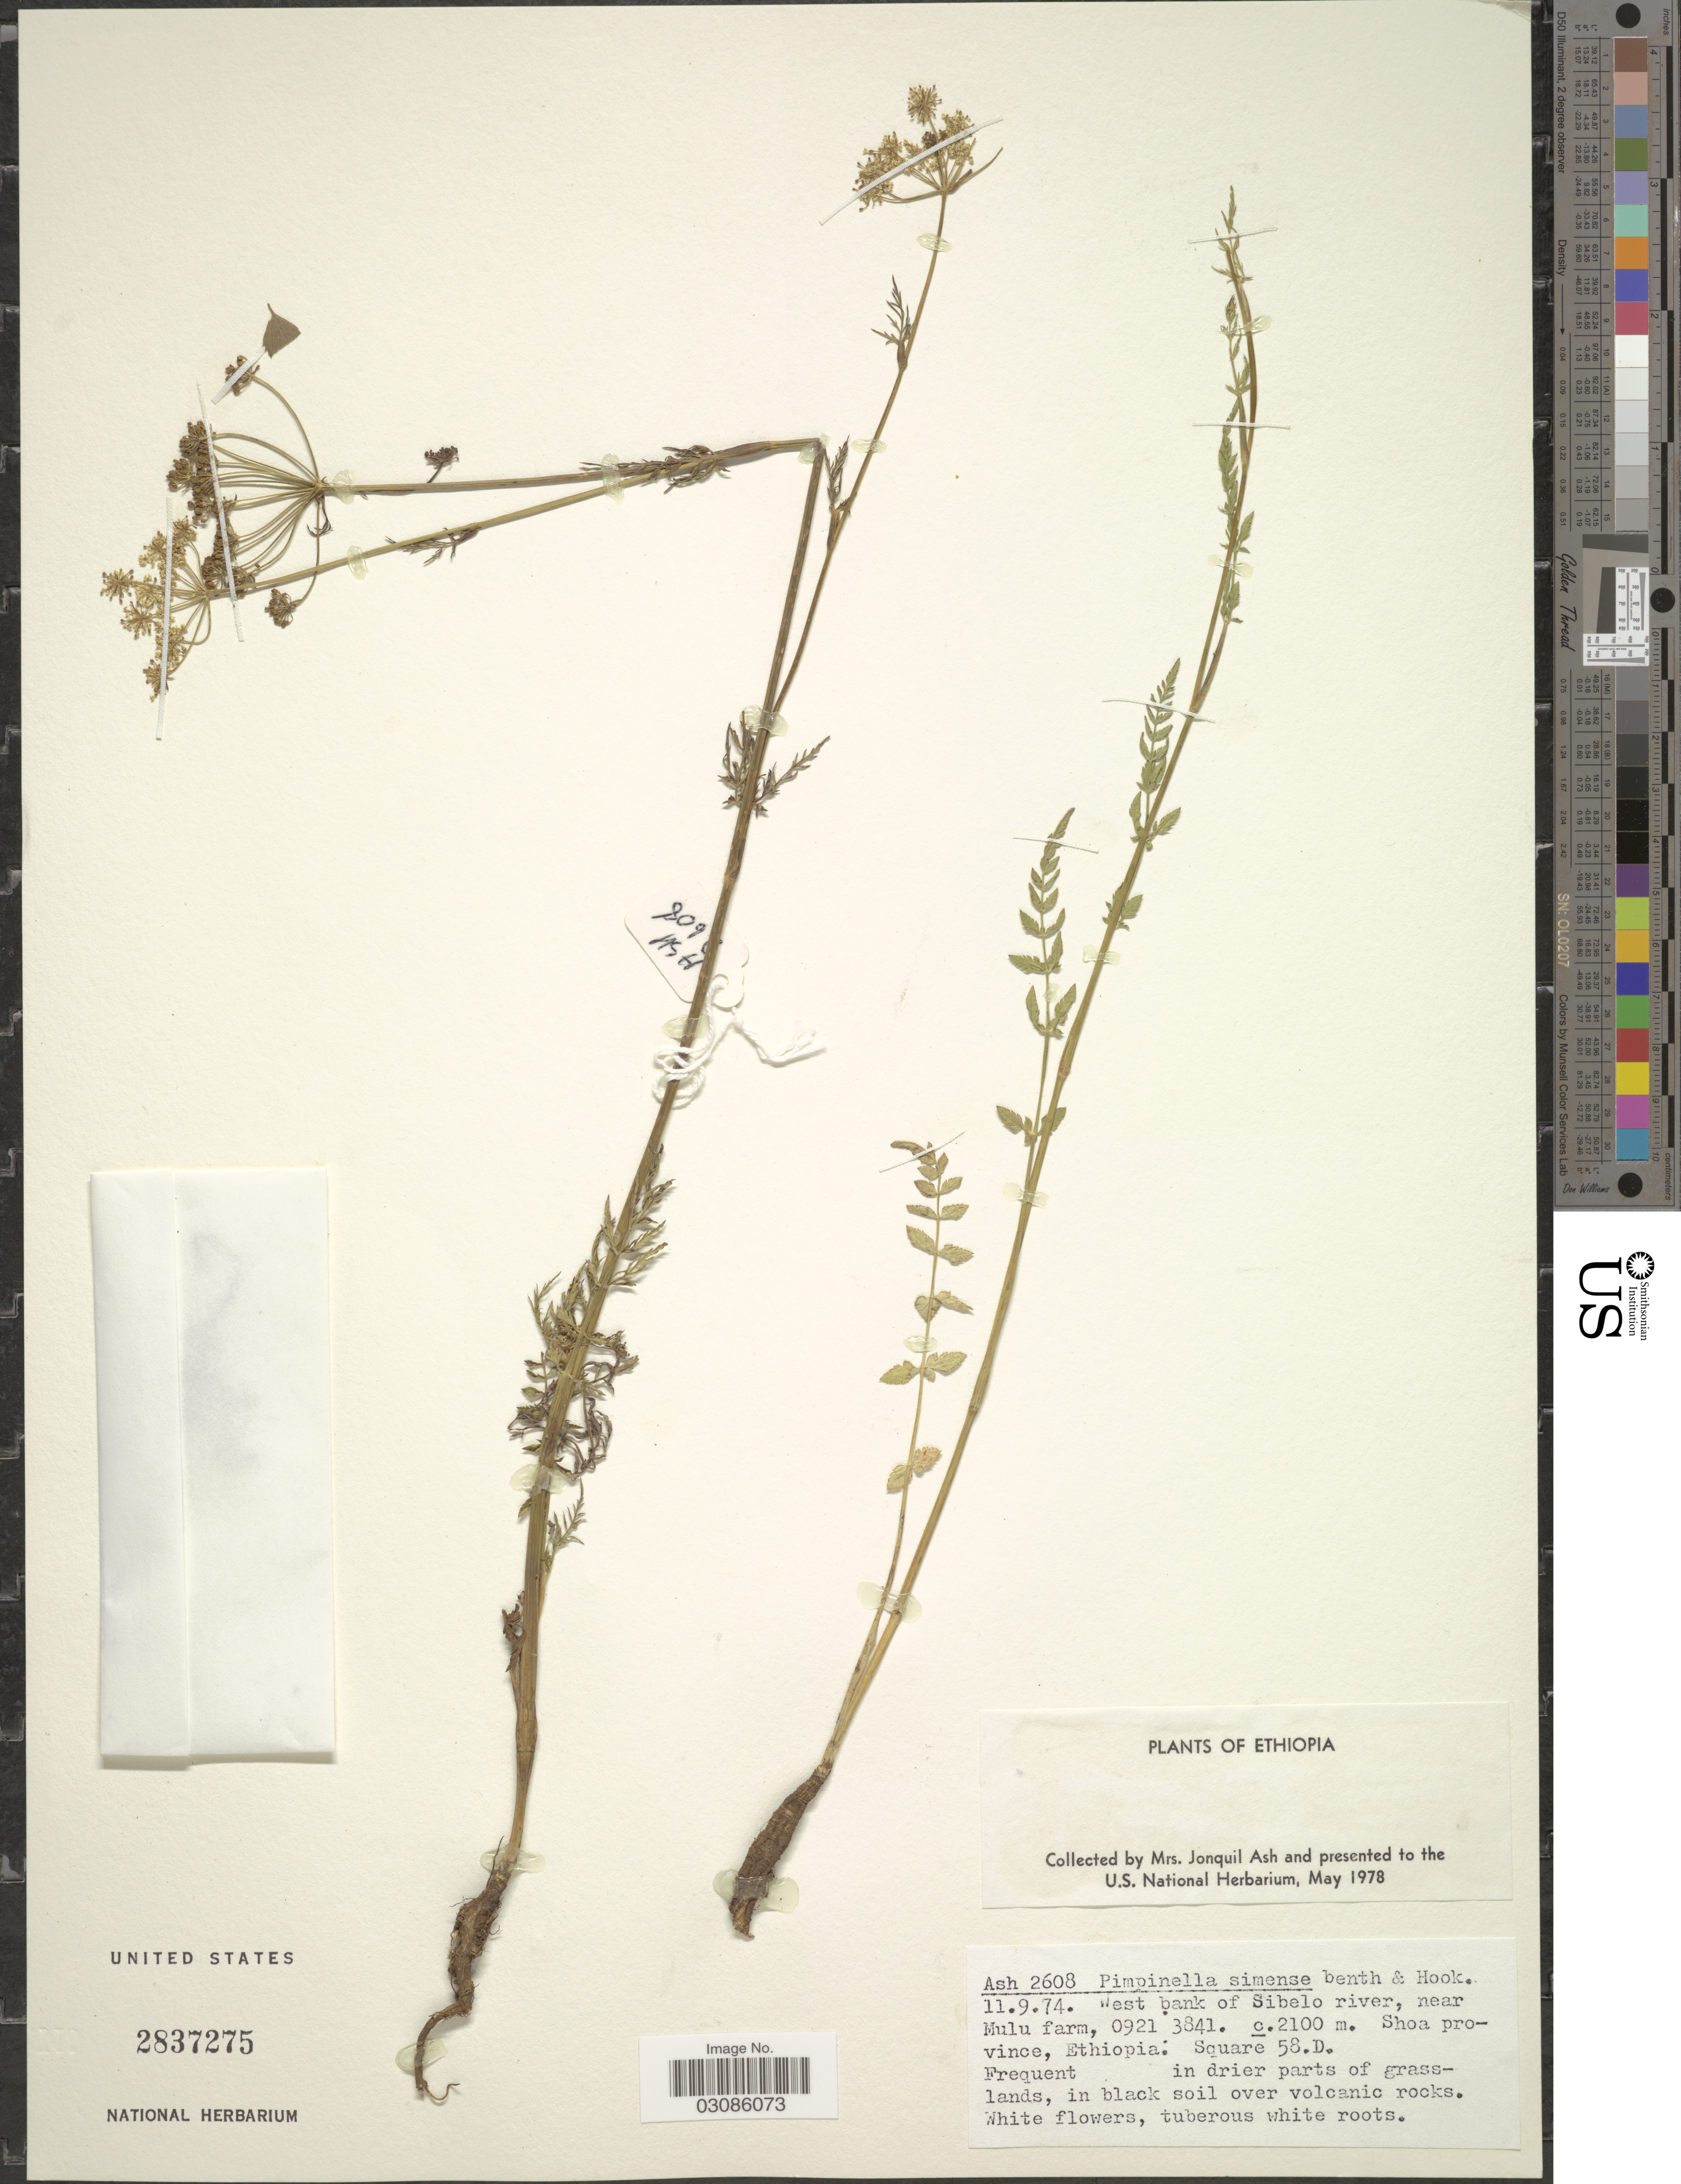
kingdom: Plantae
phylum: Tracheophyta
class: Magnoliopsida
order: Apiales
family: Apiaceae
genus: Pimpinella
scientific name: Pimpinella simensis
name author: (Hochst. ex A. Rich.) Benth. & Hook. f. ex Hiern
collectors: J. Ash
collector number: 2608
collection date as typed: Transcribed d/m/y: 11/9/74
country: Ethiopia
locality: West bank of Sibelo river, near Mulu farm, 0921 3841. Shoa province, Ethiopia. Square 58.D.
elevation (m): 2100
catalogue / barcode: US 2837275